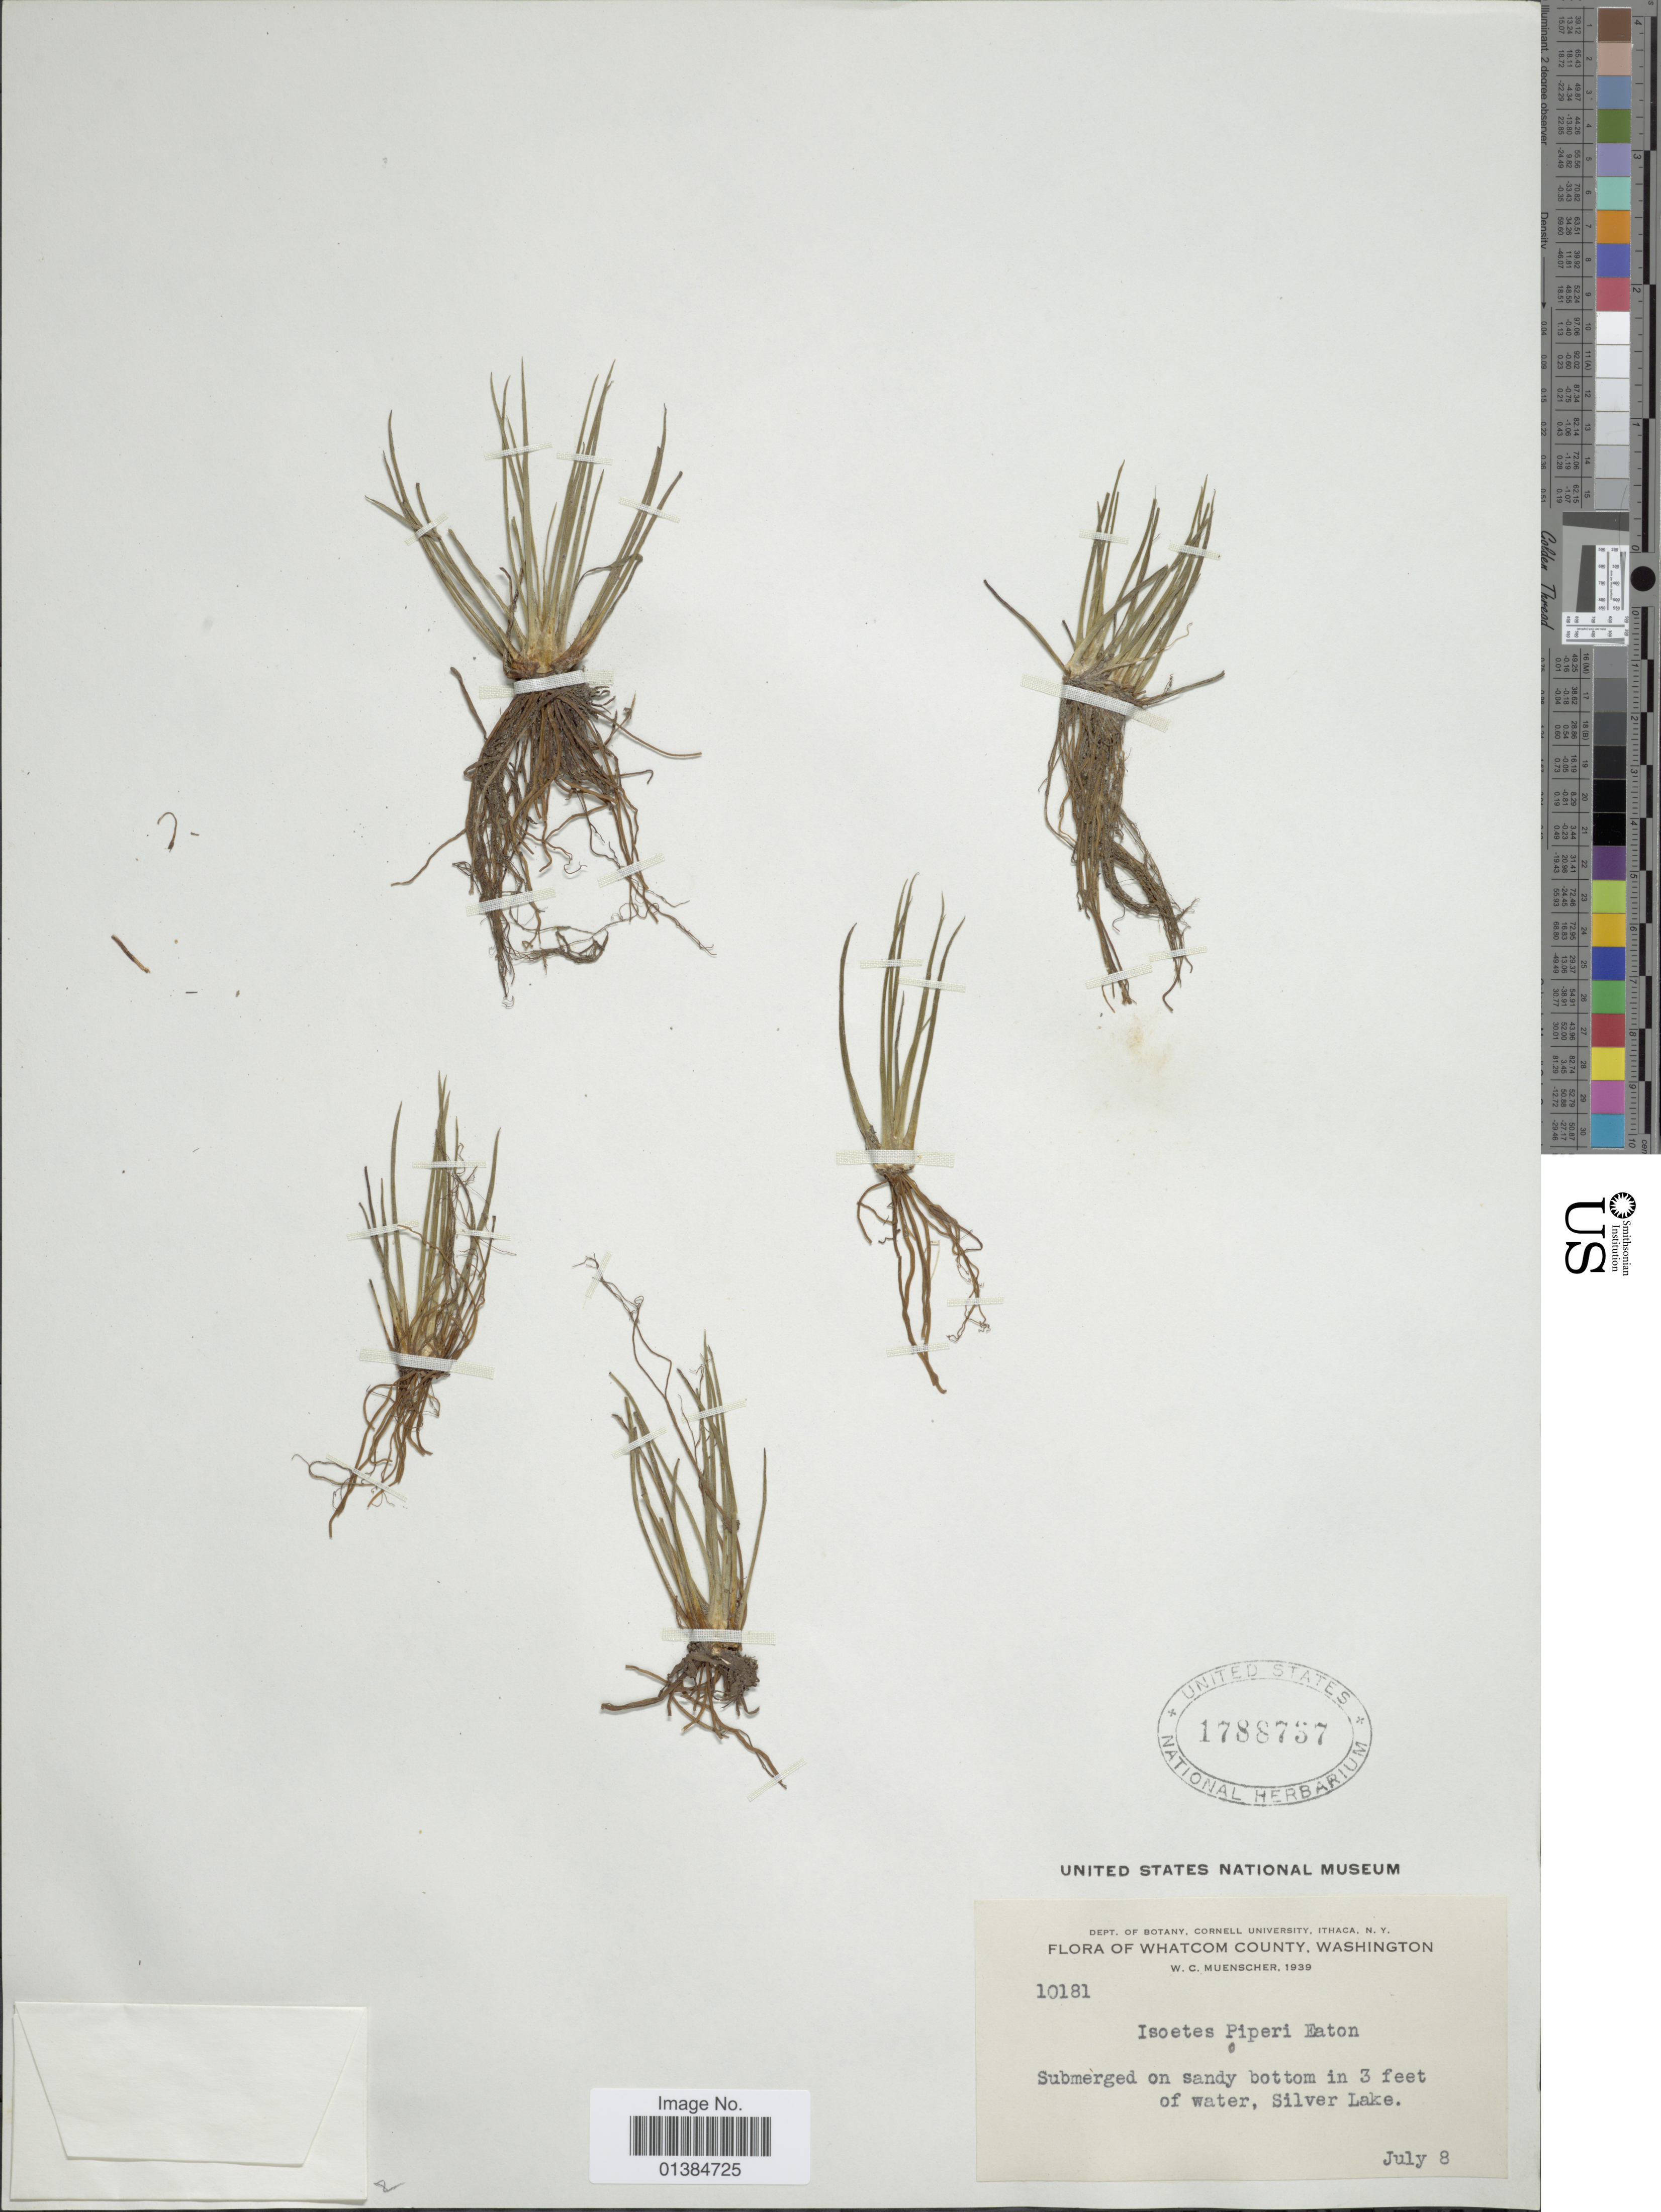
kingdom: Plantae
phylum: Tracheophyta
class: Lycopodiopsida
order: Isoetales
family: Isoetaceae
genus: Isoetes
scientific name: Isoetes piperi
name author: A.A. Eaton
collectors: W. Muenscher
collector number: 10181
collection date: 1939-07-08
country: United States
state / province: Washington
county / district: Whatcom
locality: Whatcom County. Silver Lake.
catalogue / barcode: US 1788737